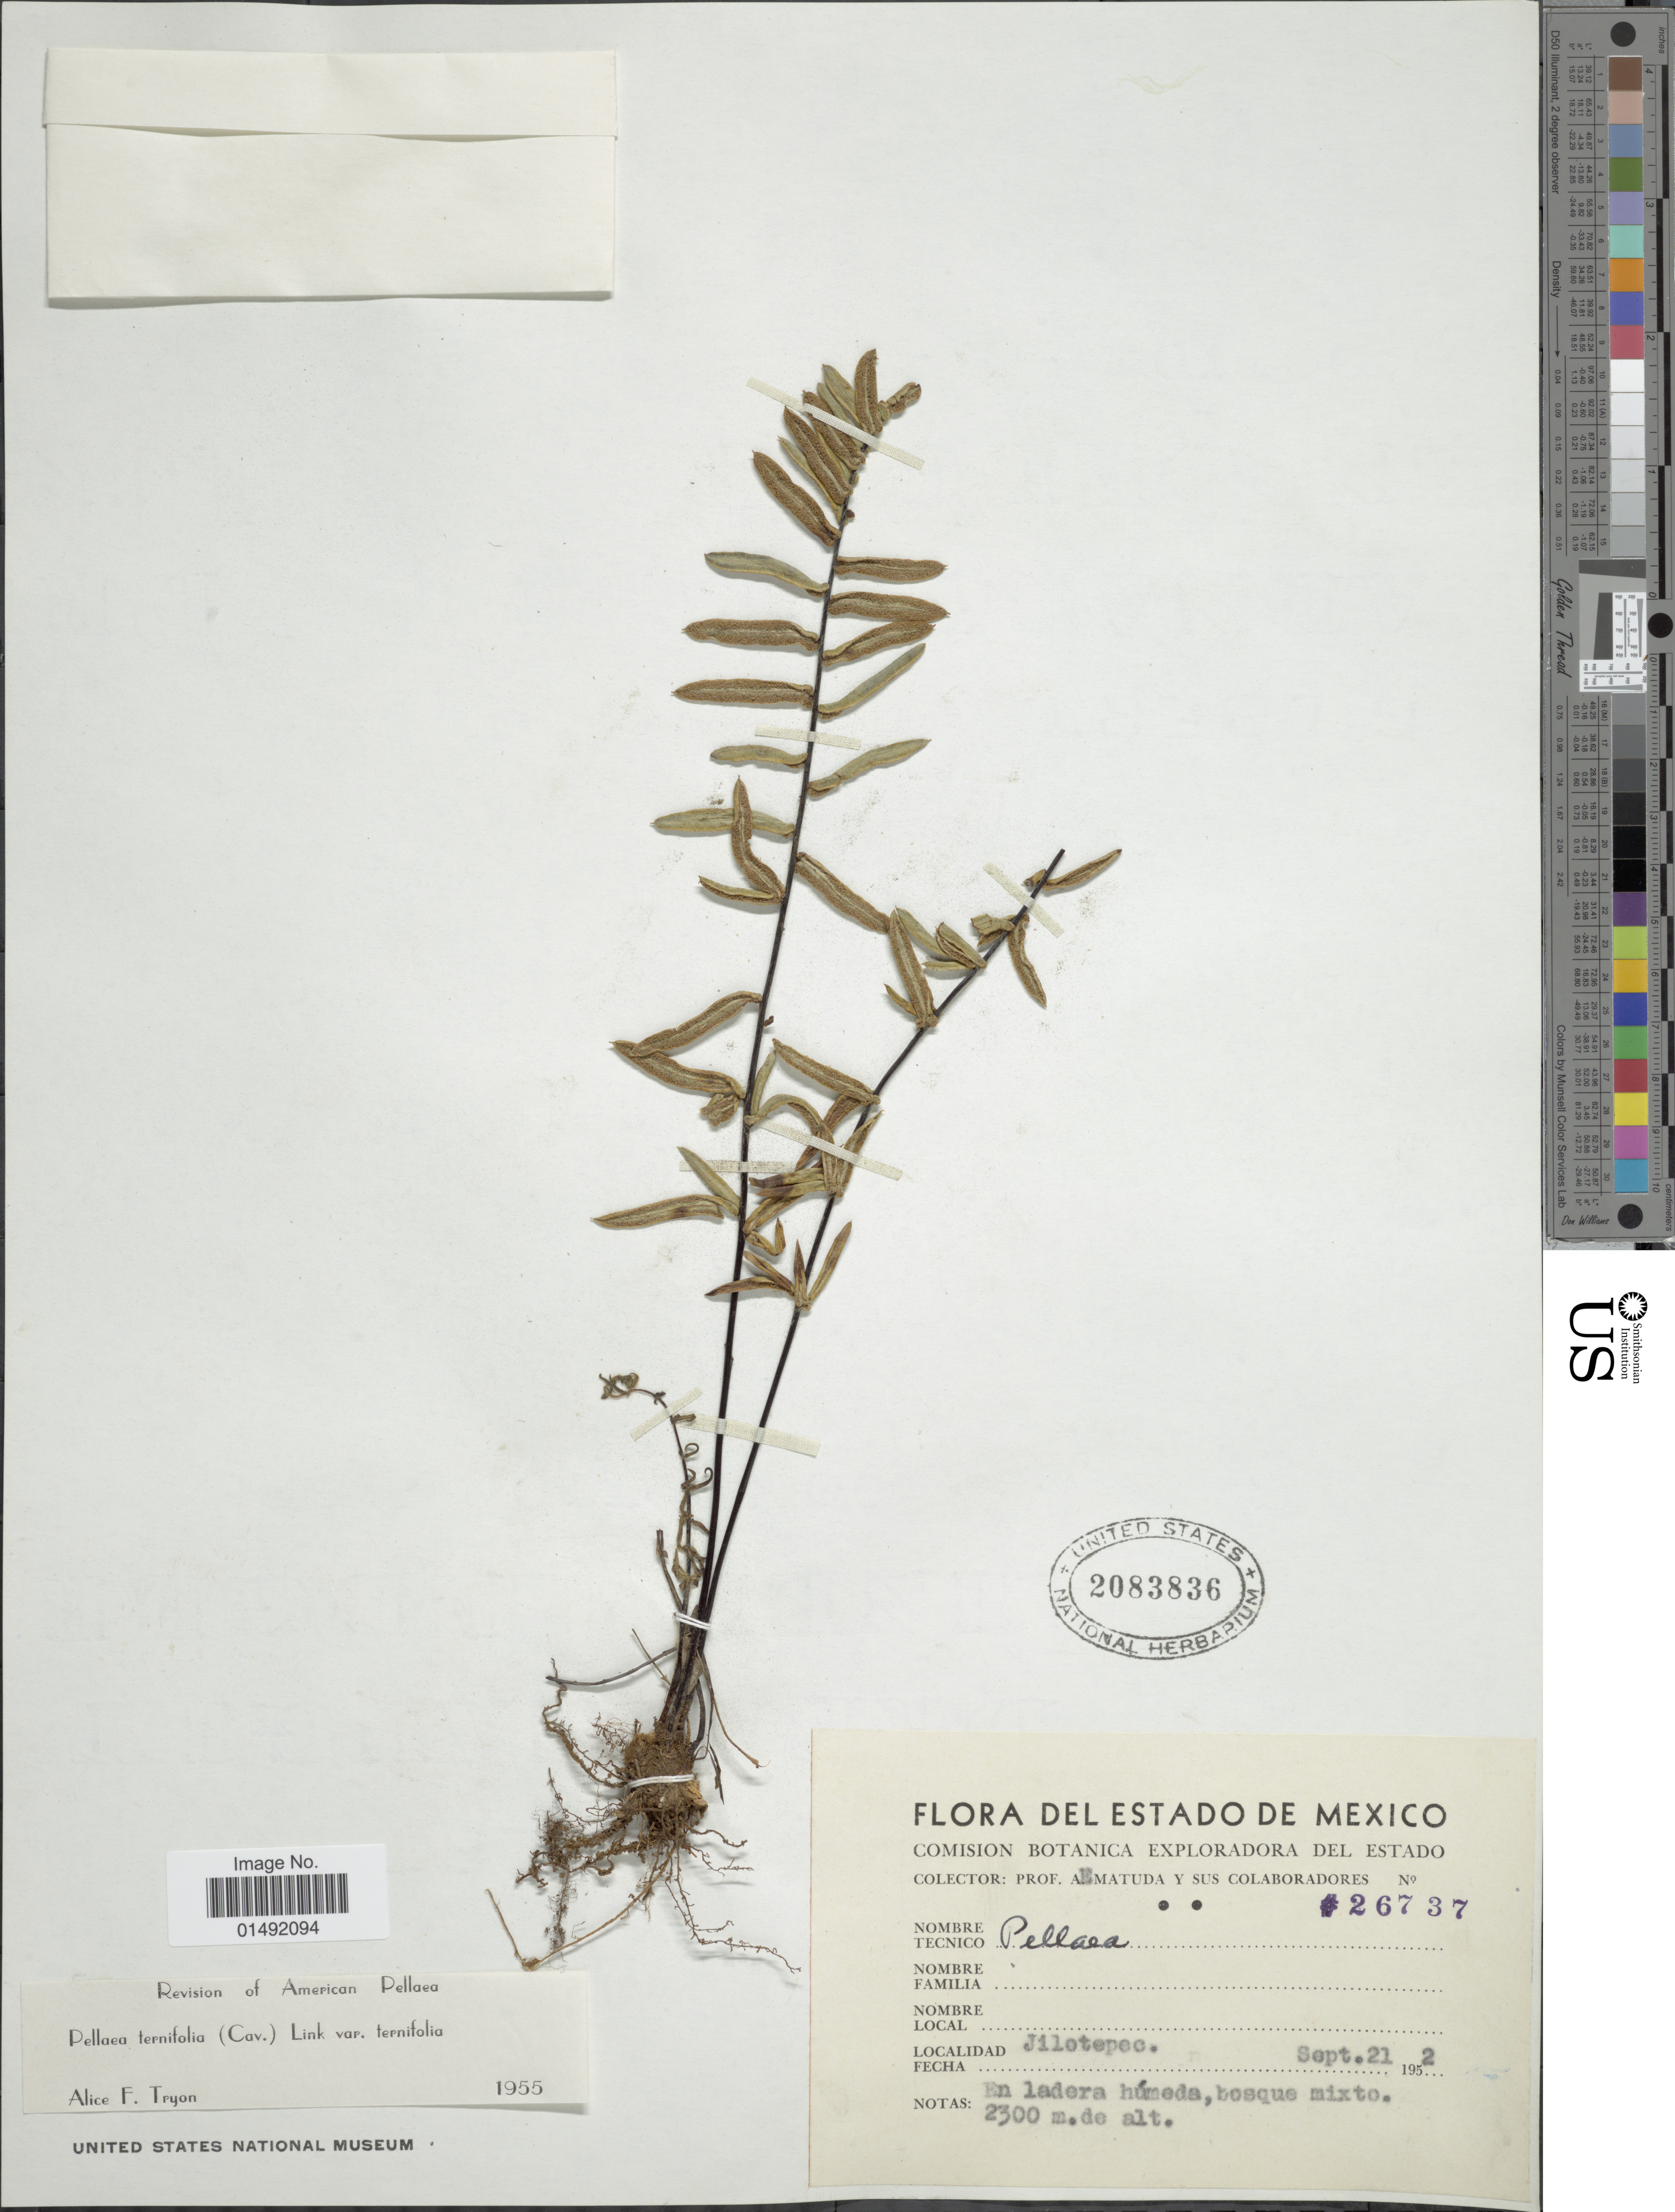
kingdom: Plantae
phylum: Tracheophyta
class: Polypodiopsida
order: Polypodiales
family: Pteridaceae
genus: Pellaea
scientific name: Pellaea ternifolia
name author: (Cav.) Link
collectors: E. Matuda & et al.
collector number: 26737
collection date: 1952-09-21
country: Mexico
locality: Jilotepec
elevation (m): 2300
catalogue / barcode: US 2083836